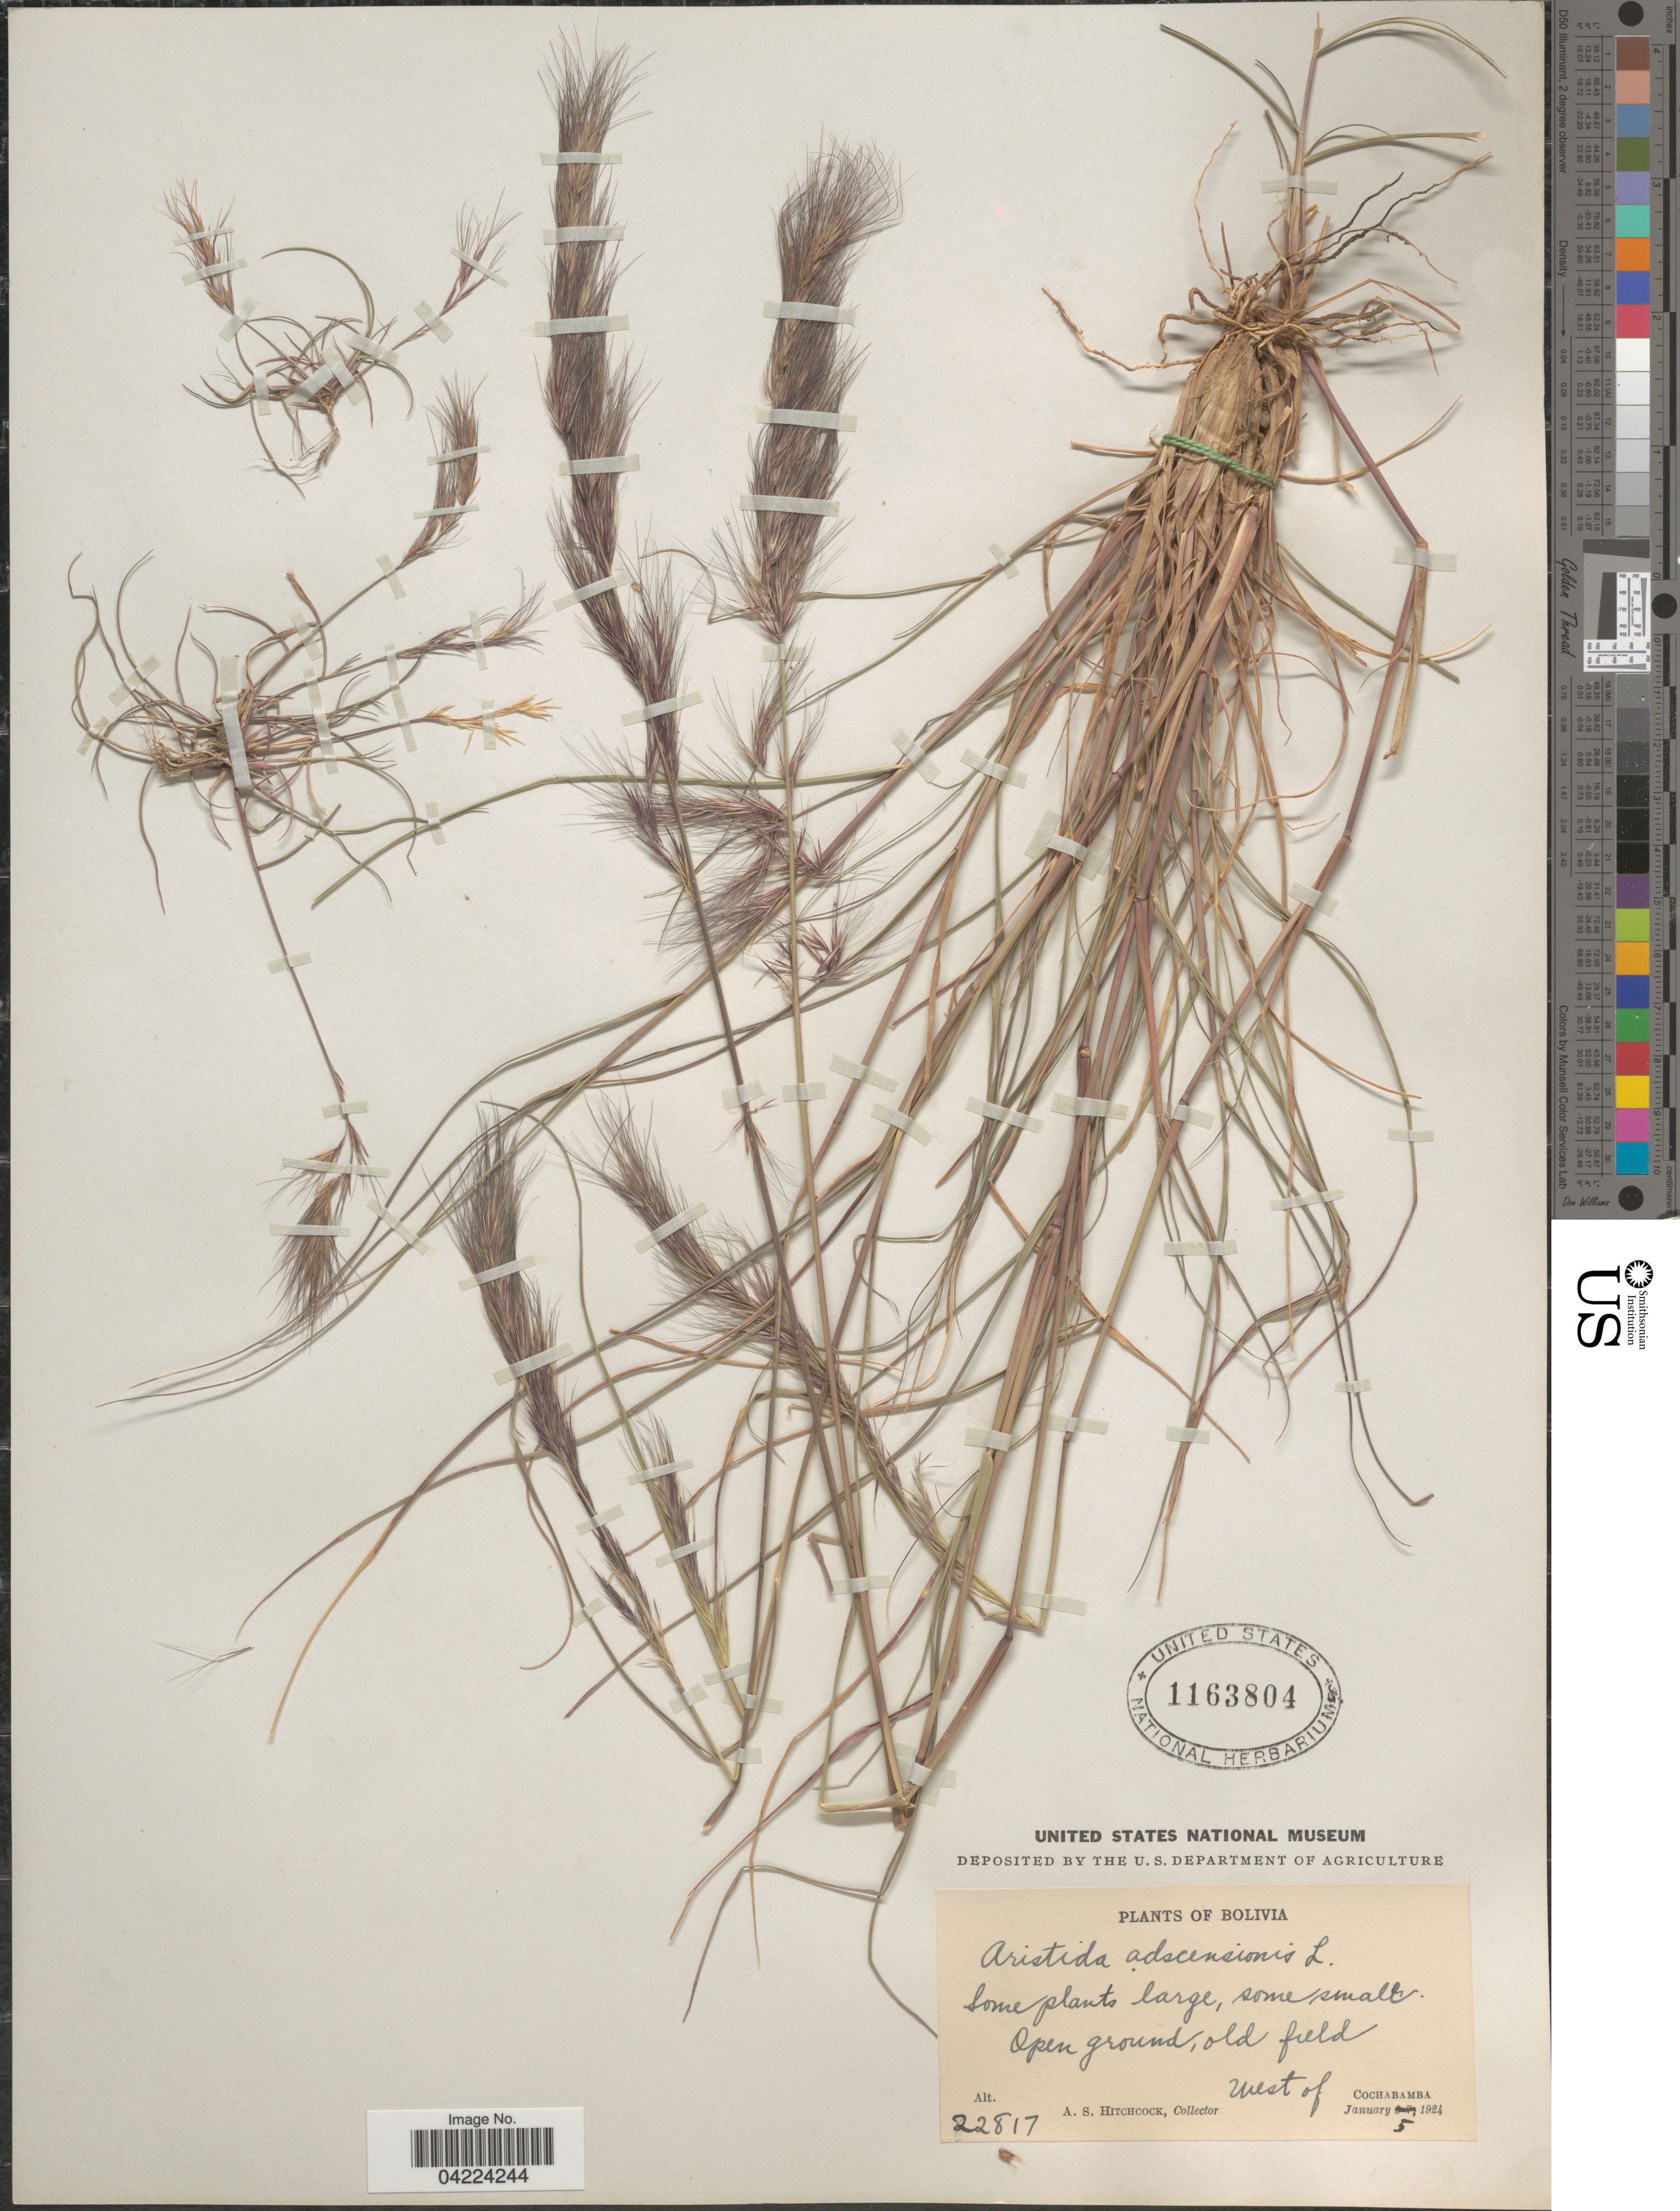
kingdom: Plantae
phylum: Tracheophyta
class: Liliopsida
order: Poales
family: Poaceae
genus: Aristida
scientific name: Aristida adscensionis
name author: L.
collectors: A. S. Hitchcock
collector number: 22817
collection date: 1924-01-05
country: Bolivia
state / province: Cochabamba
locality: West of Cochabamba.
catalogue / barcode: US 1163804